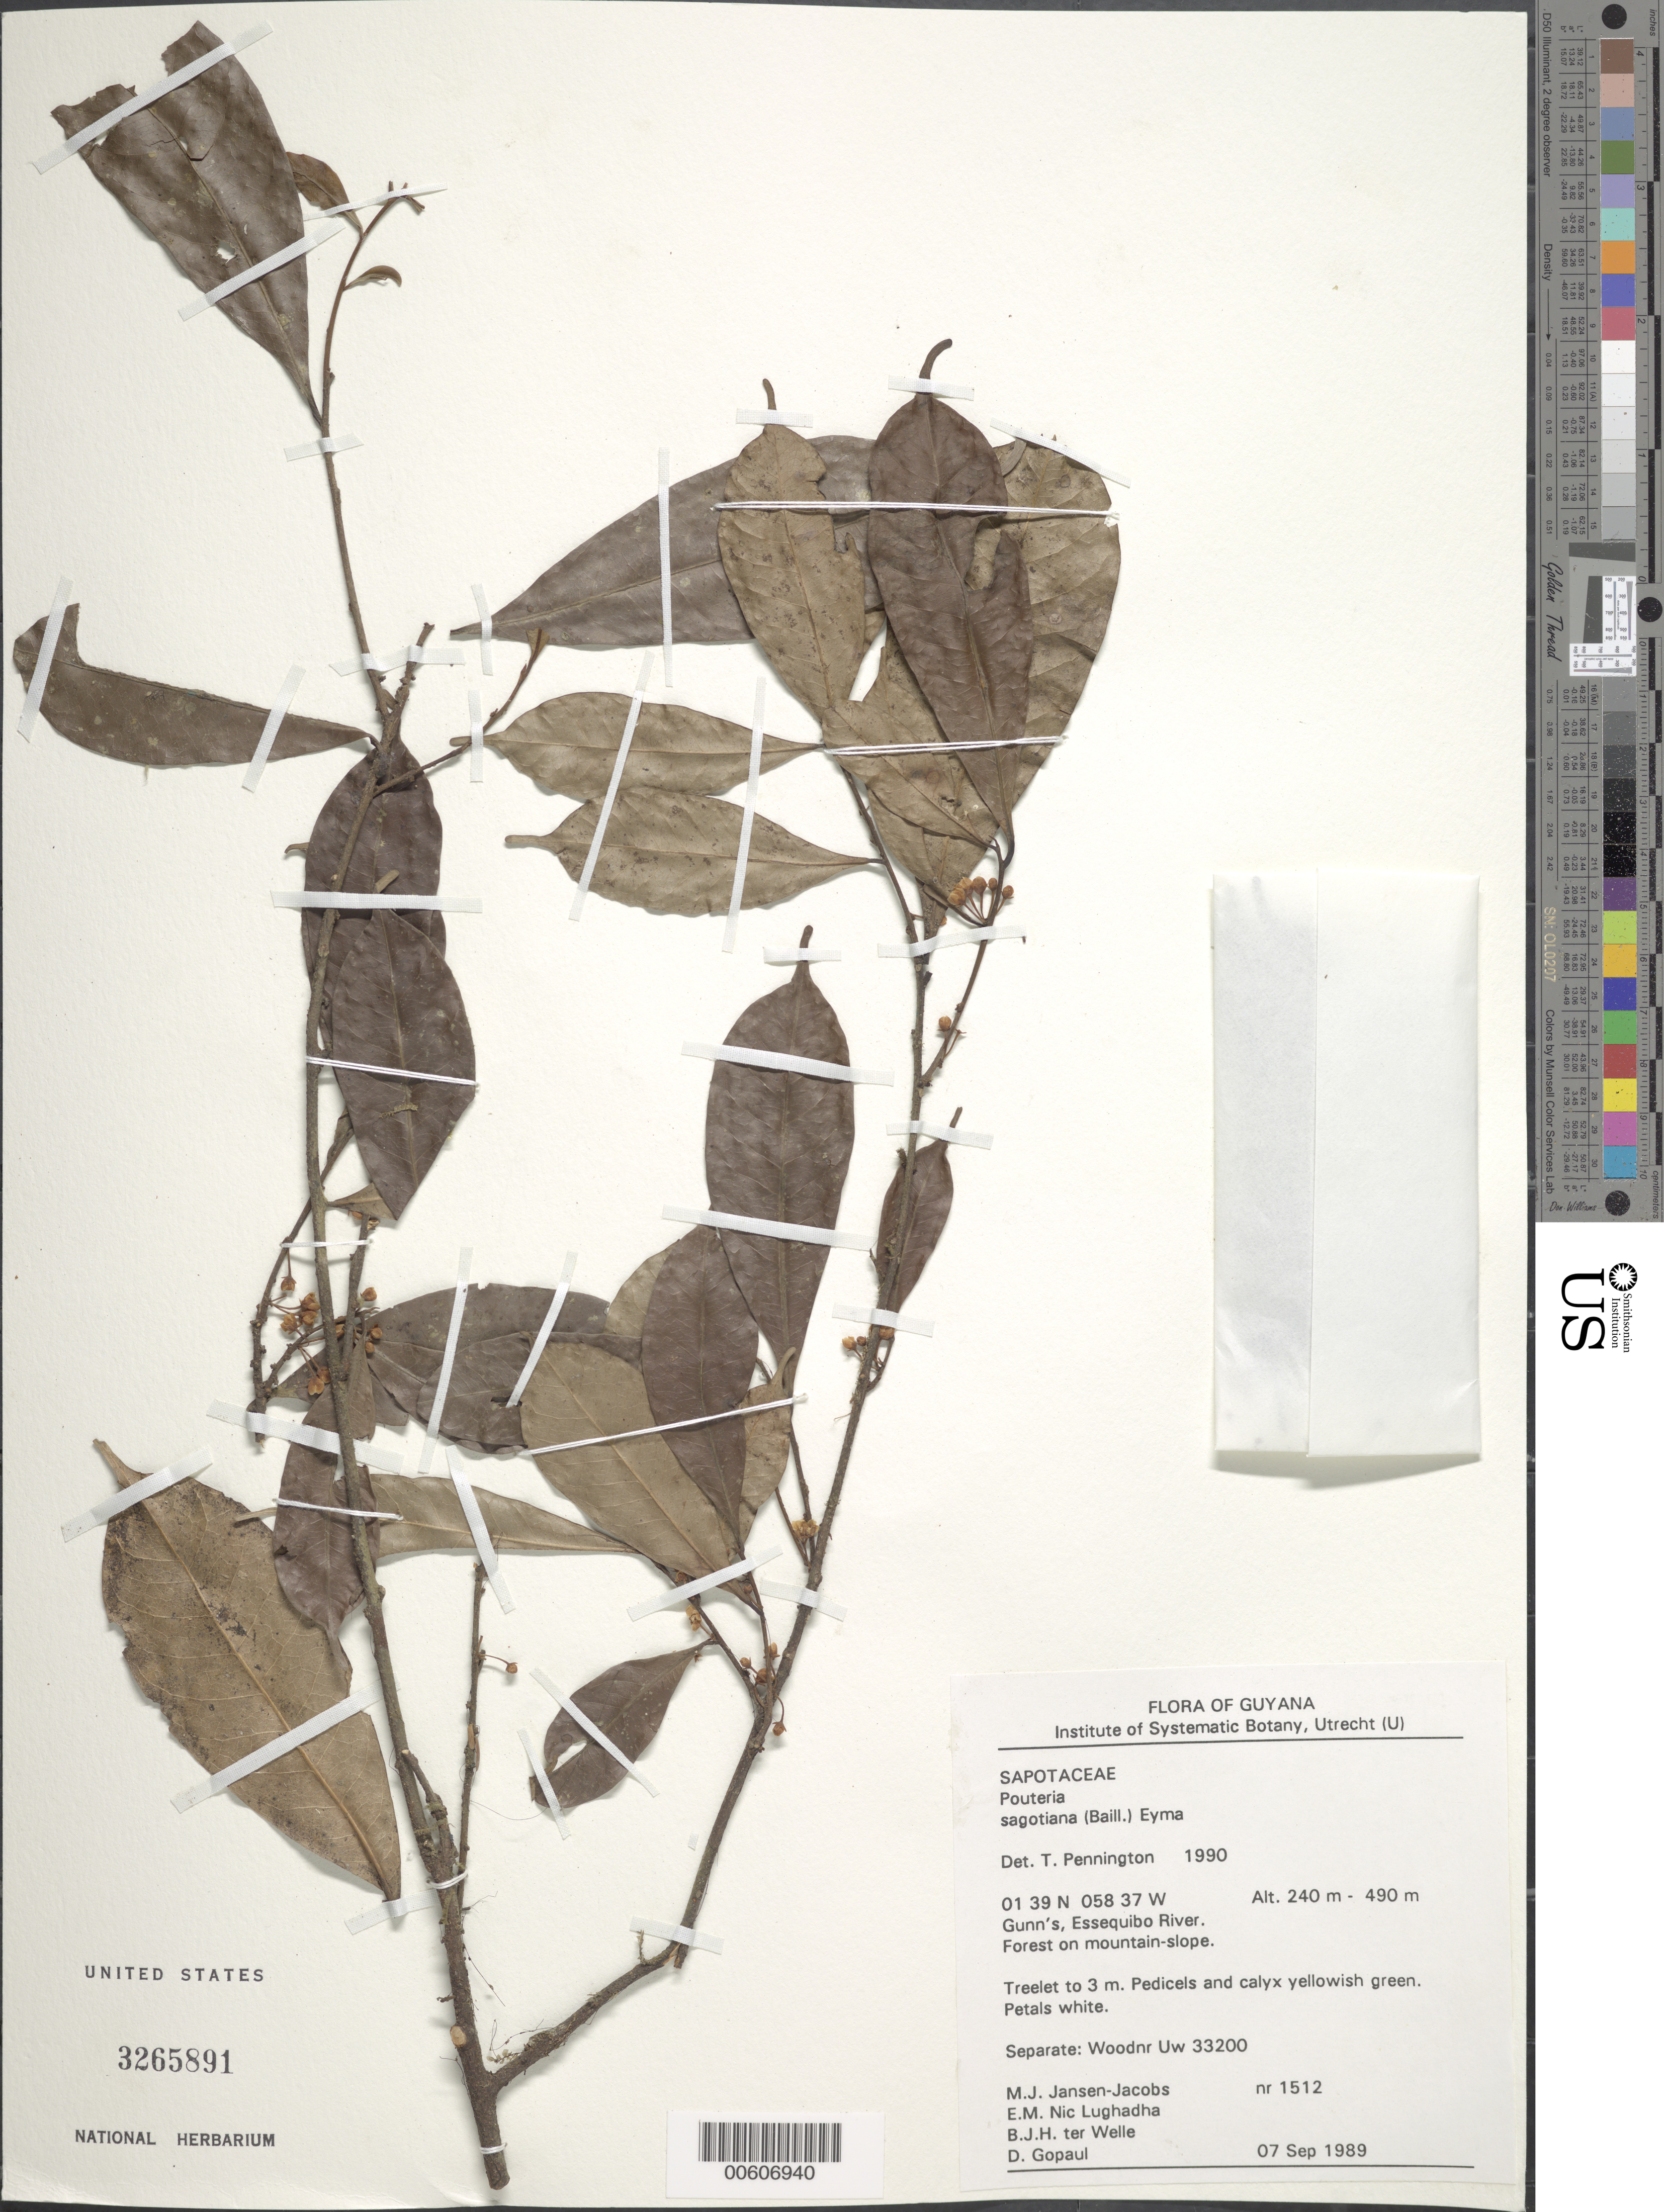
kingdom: Plantae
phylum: Tracheophyta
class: Magnoliopsida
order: Ericales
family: Sapotaceae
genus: Pouteria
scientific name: Pouteria sagotiana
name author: (Baill.) Eyma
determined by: Pennington, T. D., (K)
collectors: M. J. Jansen-Jacobs, E. Nic Lughadha, B. Welle & D. Gopaul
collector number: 1512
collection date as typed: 7-Sep-89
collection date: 1989-09-07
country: Guyana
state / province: U. Takutu-U. Essequibo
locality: Gunn's, Essequibo River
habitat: Forest on mountain slope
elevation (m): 240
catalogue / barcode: US 3265891